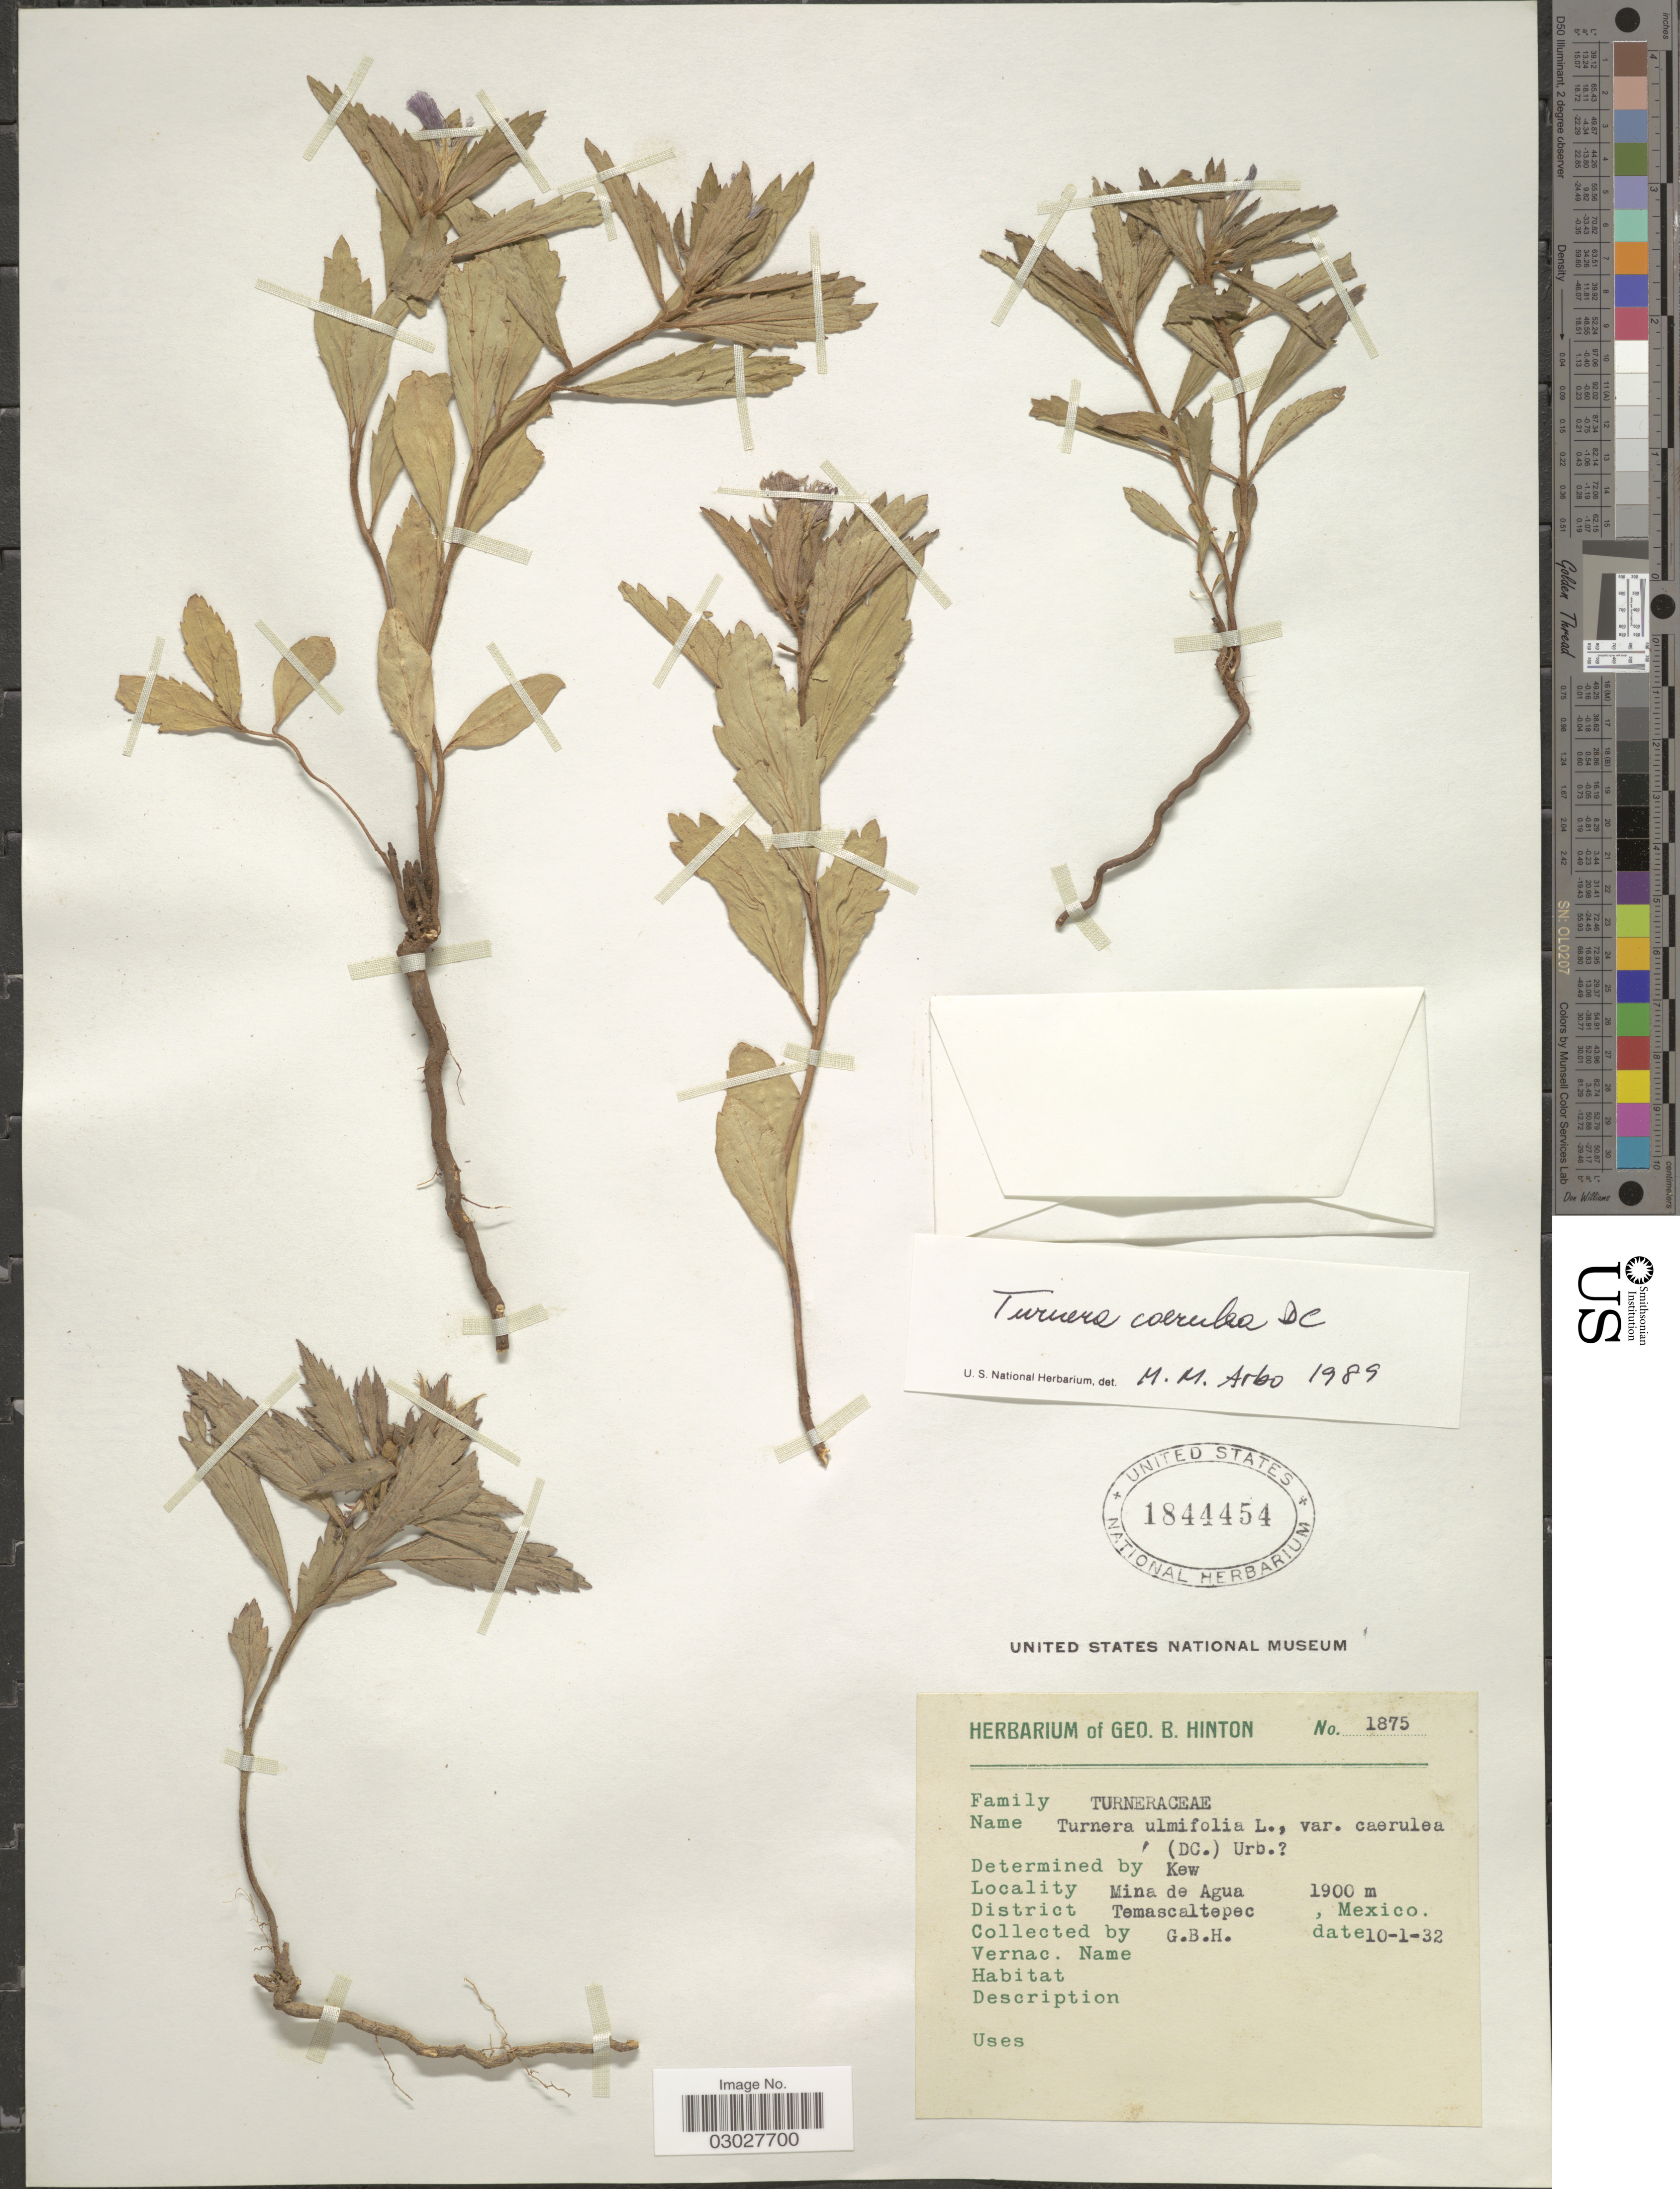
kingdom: Plantae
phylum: Tracheophyta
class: Magnoliopsida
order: Malpighiales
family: Turneraceae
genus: Turnera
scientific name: Turnera caerulea var. caerulea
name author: Moc. & Sessé ex DC.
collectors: G. B. Hinton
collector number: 1875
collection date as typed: Transcribed d/m/y: 10/1/32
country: Mexico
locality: Mina de Agua. District Temascaltepec.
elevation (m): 1900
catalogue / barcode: US 1844454